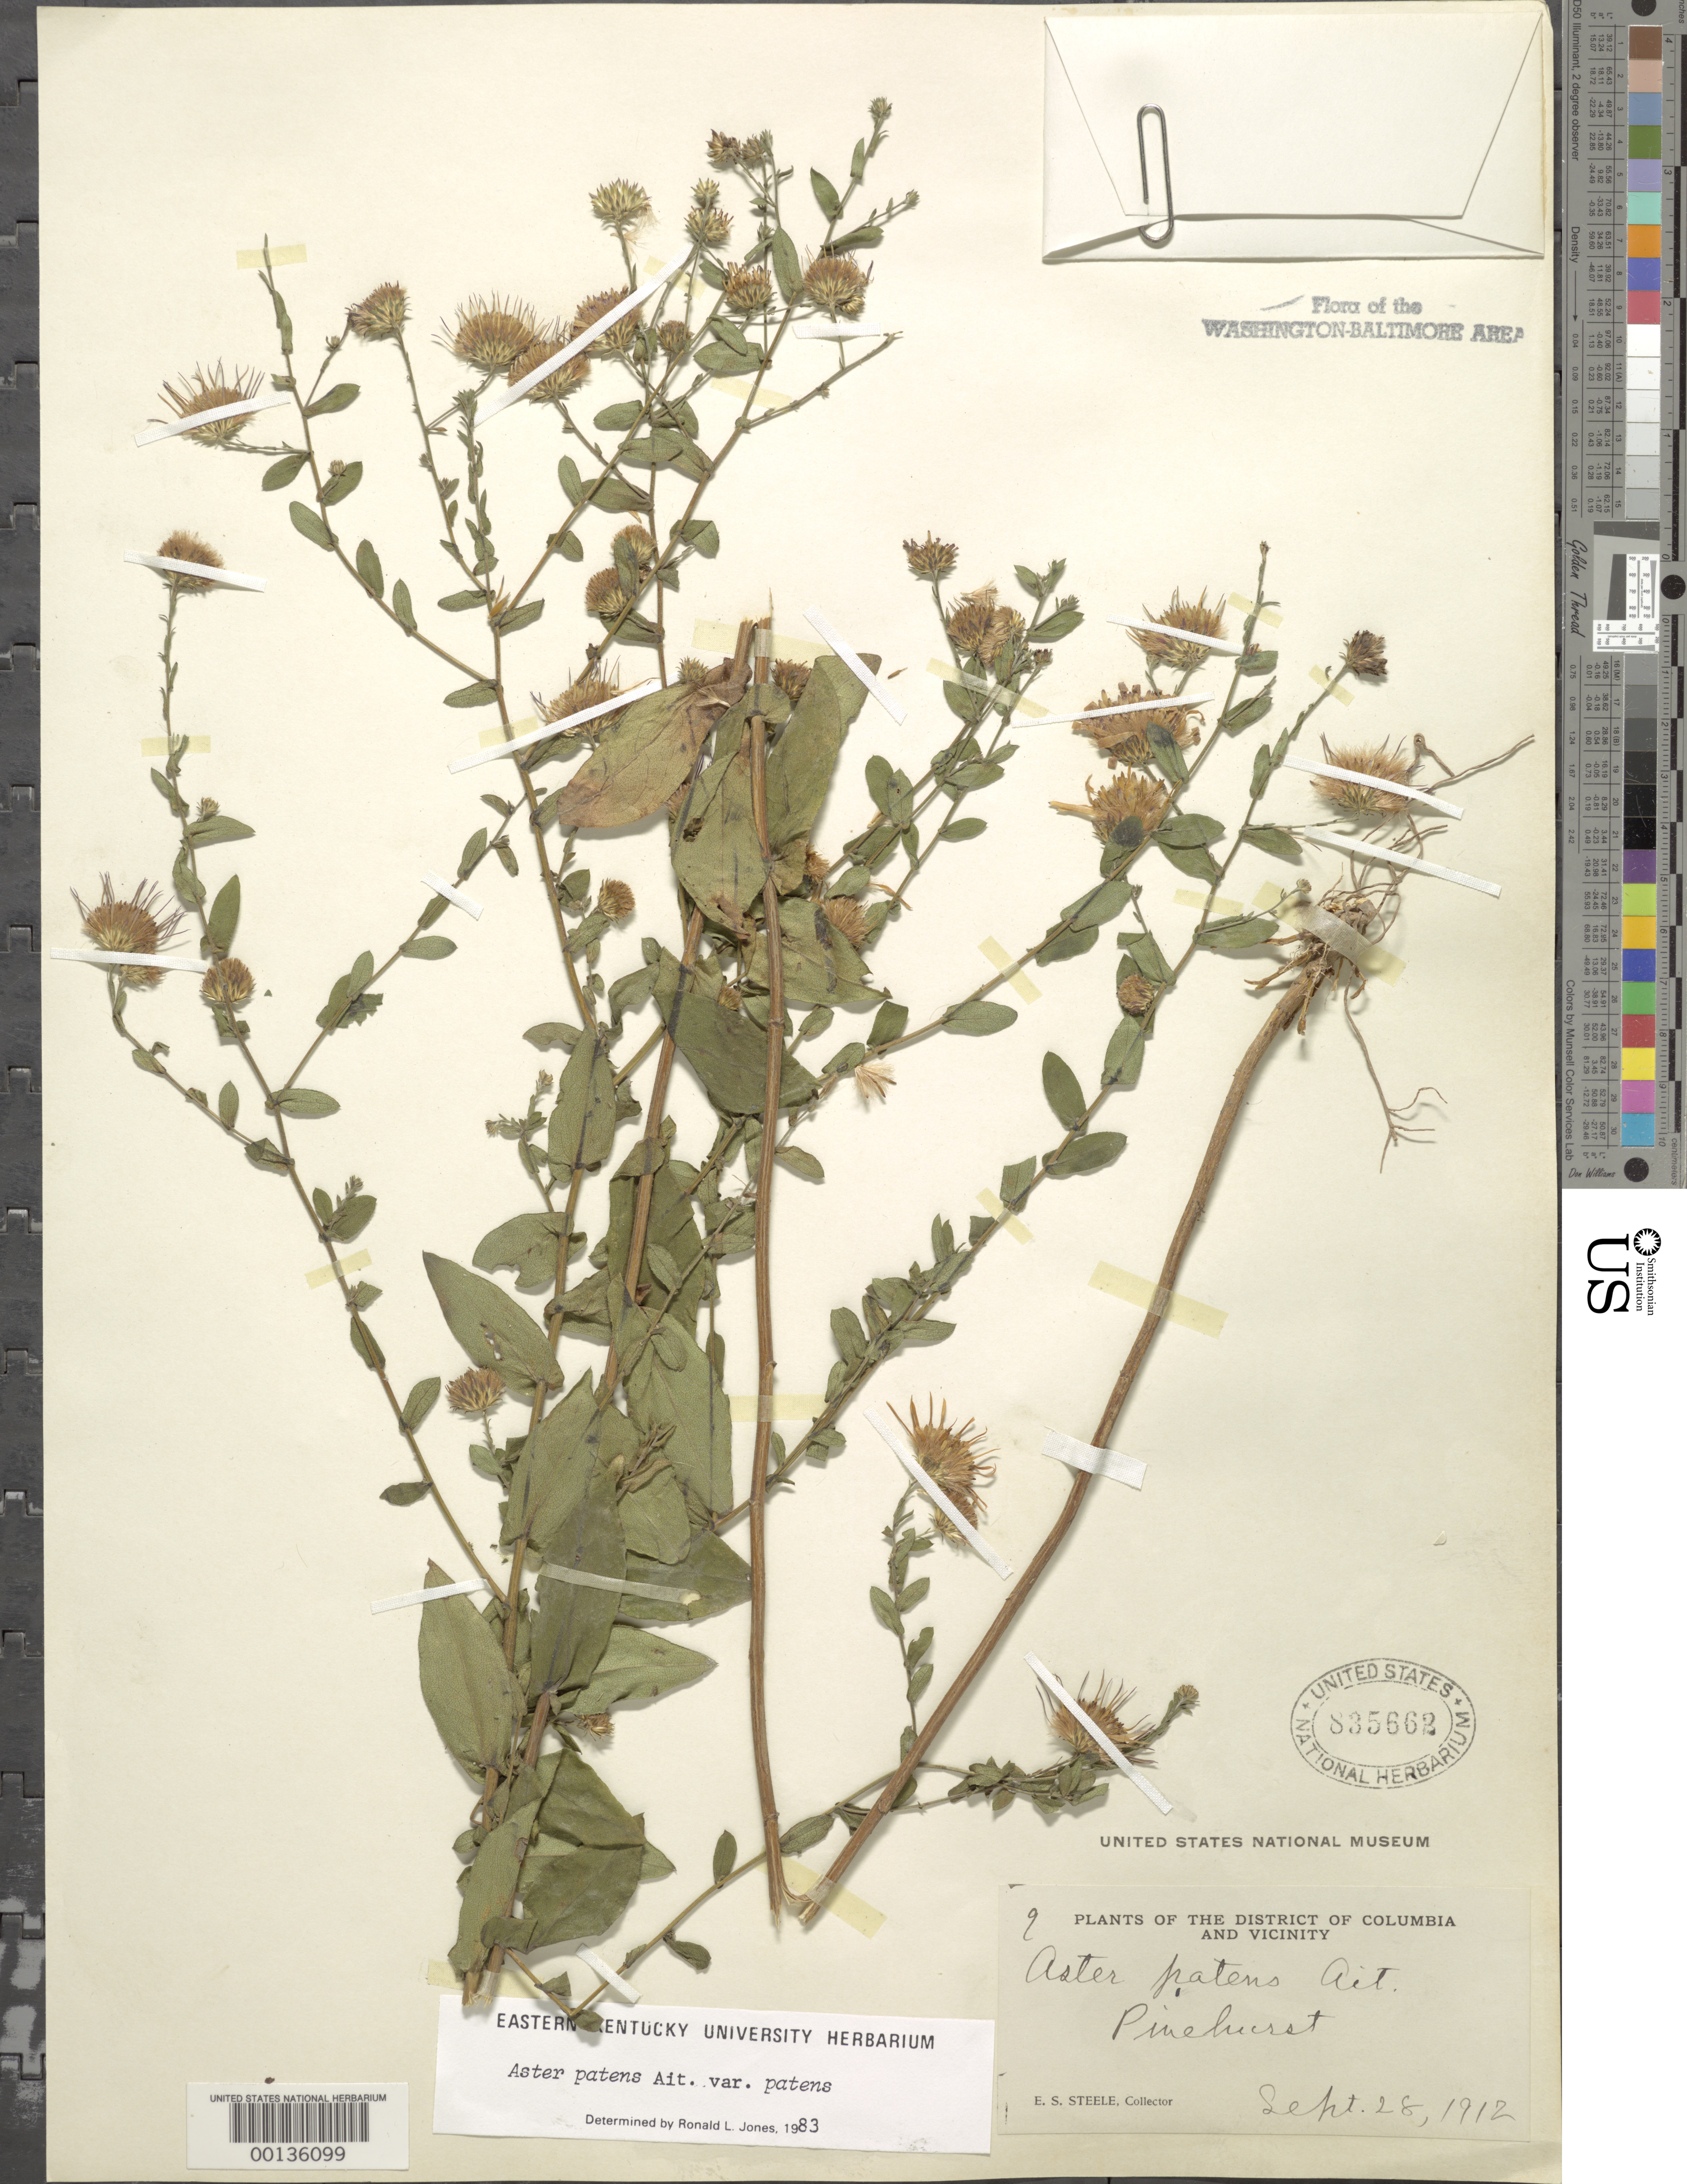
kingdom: Plantae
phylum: Tracheophyta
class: Magnoliopsida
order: Asterales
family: Asteraceae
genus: Symphyotrichum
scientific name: Symphyotrichum patens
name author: (Aiton) G.L. Nesom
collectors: E. Steele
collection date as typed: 28 Sep 1912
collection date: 1912-09-28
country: United States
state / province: District of Columbia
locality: Pinehurst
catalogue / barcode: US 835662